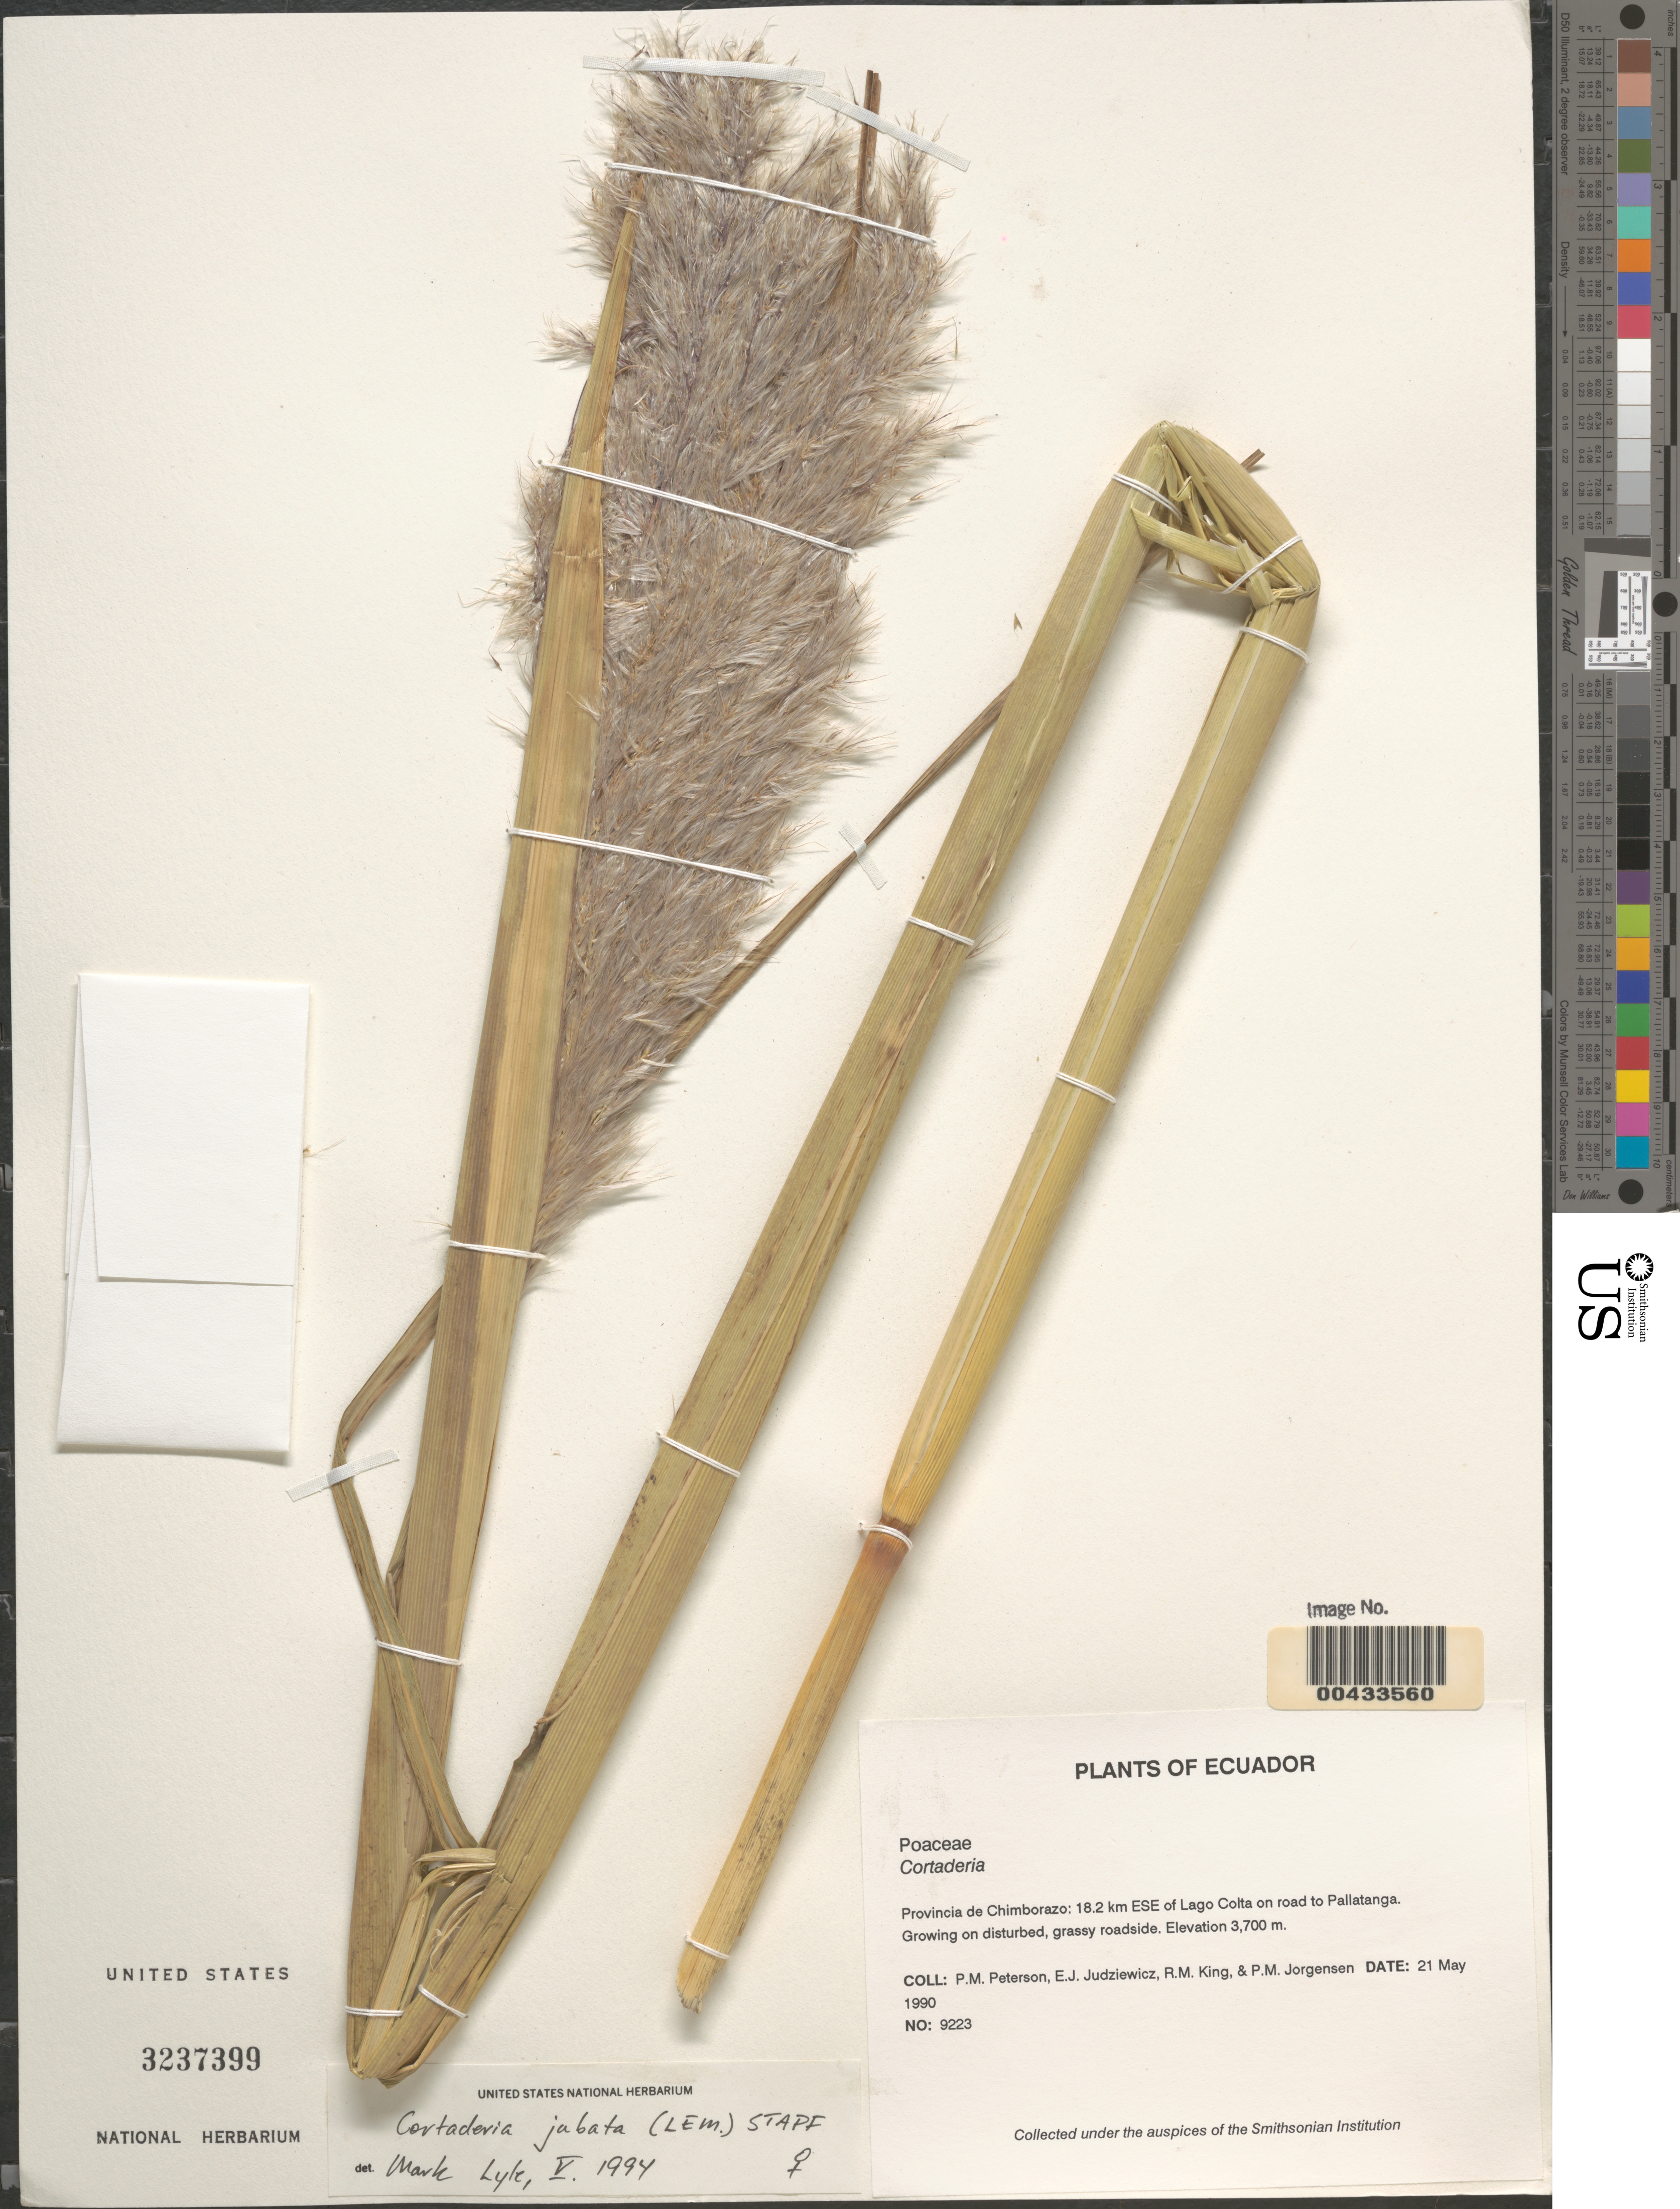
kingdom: Plantae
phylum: Tracheophyta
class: Liliopsida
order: Poales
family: Poaceae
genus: Cortaderia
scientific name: Cortaderia jubata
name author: (Lemoine) Stapf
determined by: Lyle, M.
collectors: P. M. Peterson, E. J. Judziewicz, R. M. King & P. M. Jørgensen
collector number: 09223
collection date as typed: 21 May 1990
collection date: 1990-05-21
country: Ecuador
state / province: Chimborazo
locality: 18.2 km ESE of Lago Colta on road to Pallatanga.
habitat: Growing on disturbed, grassy roadside.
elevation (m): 3700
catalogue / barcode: US 3237399